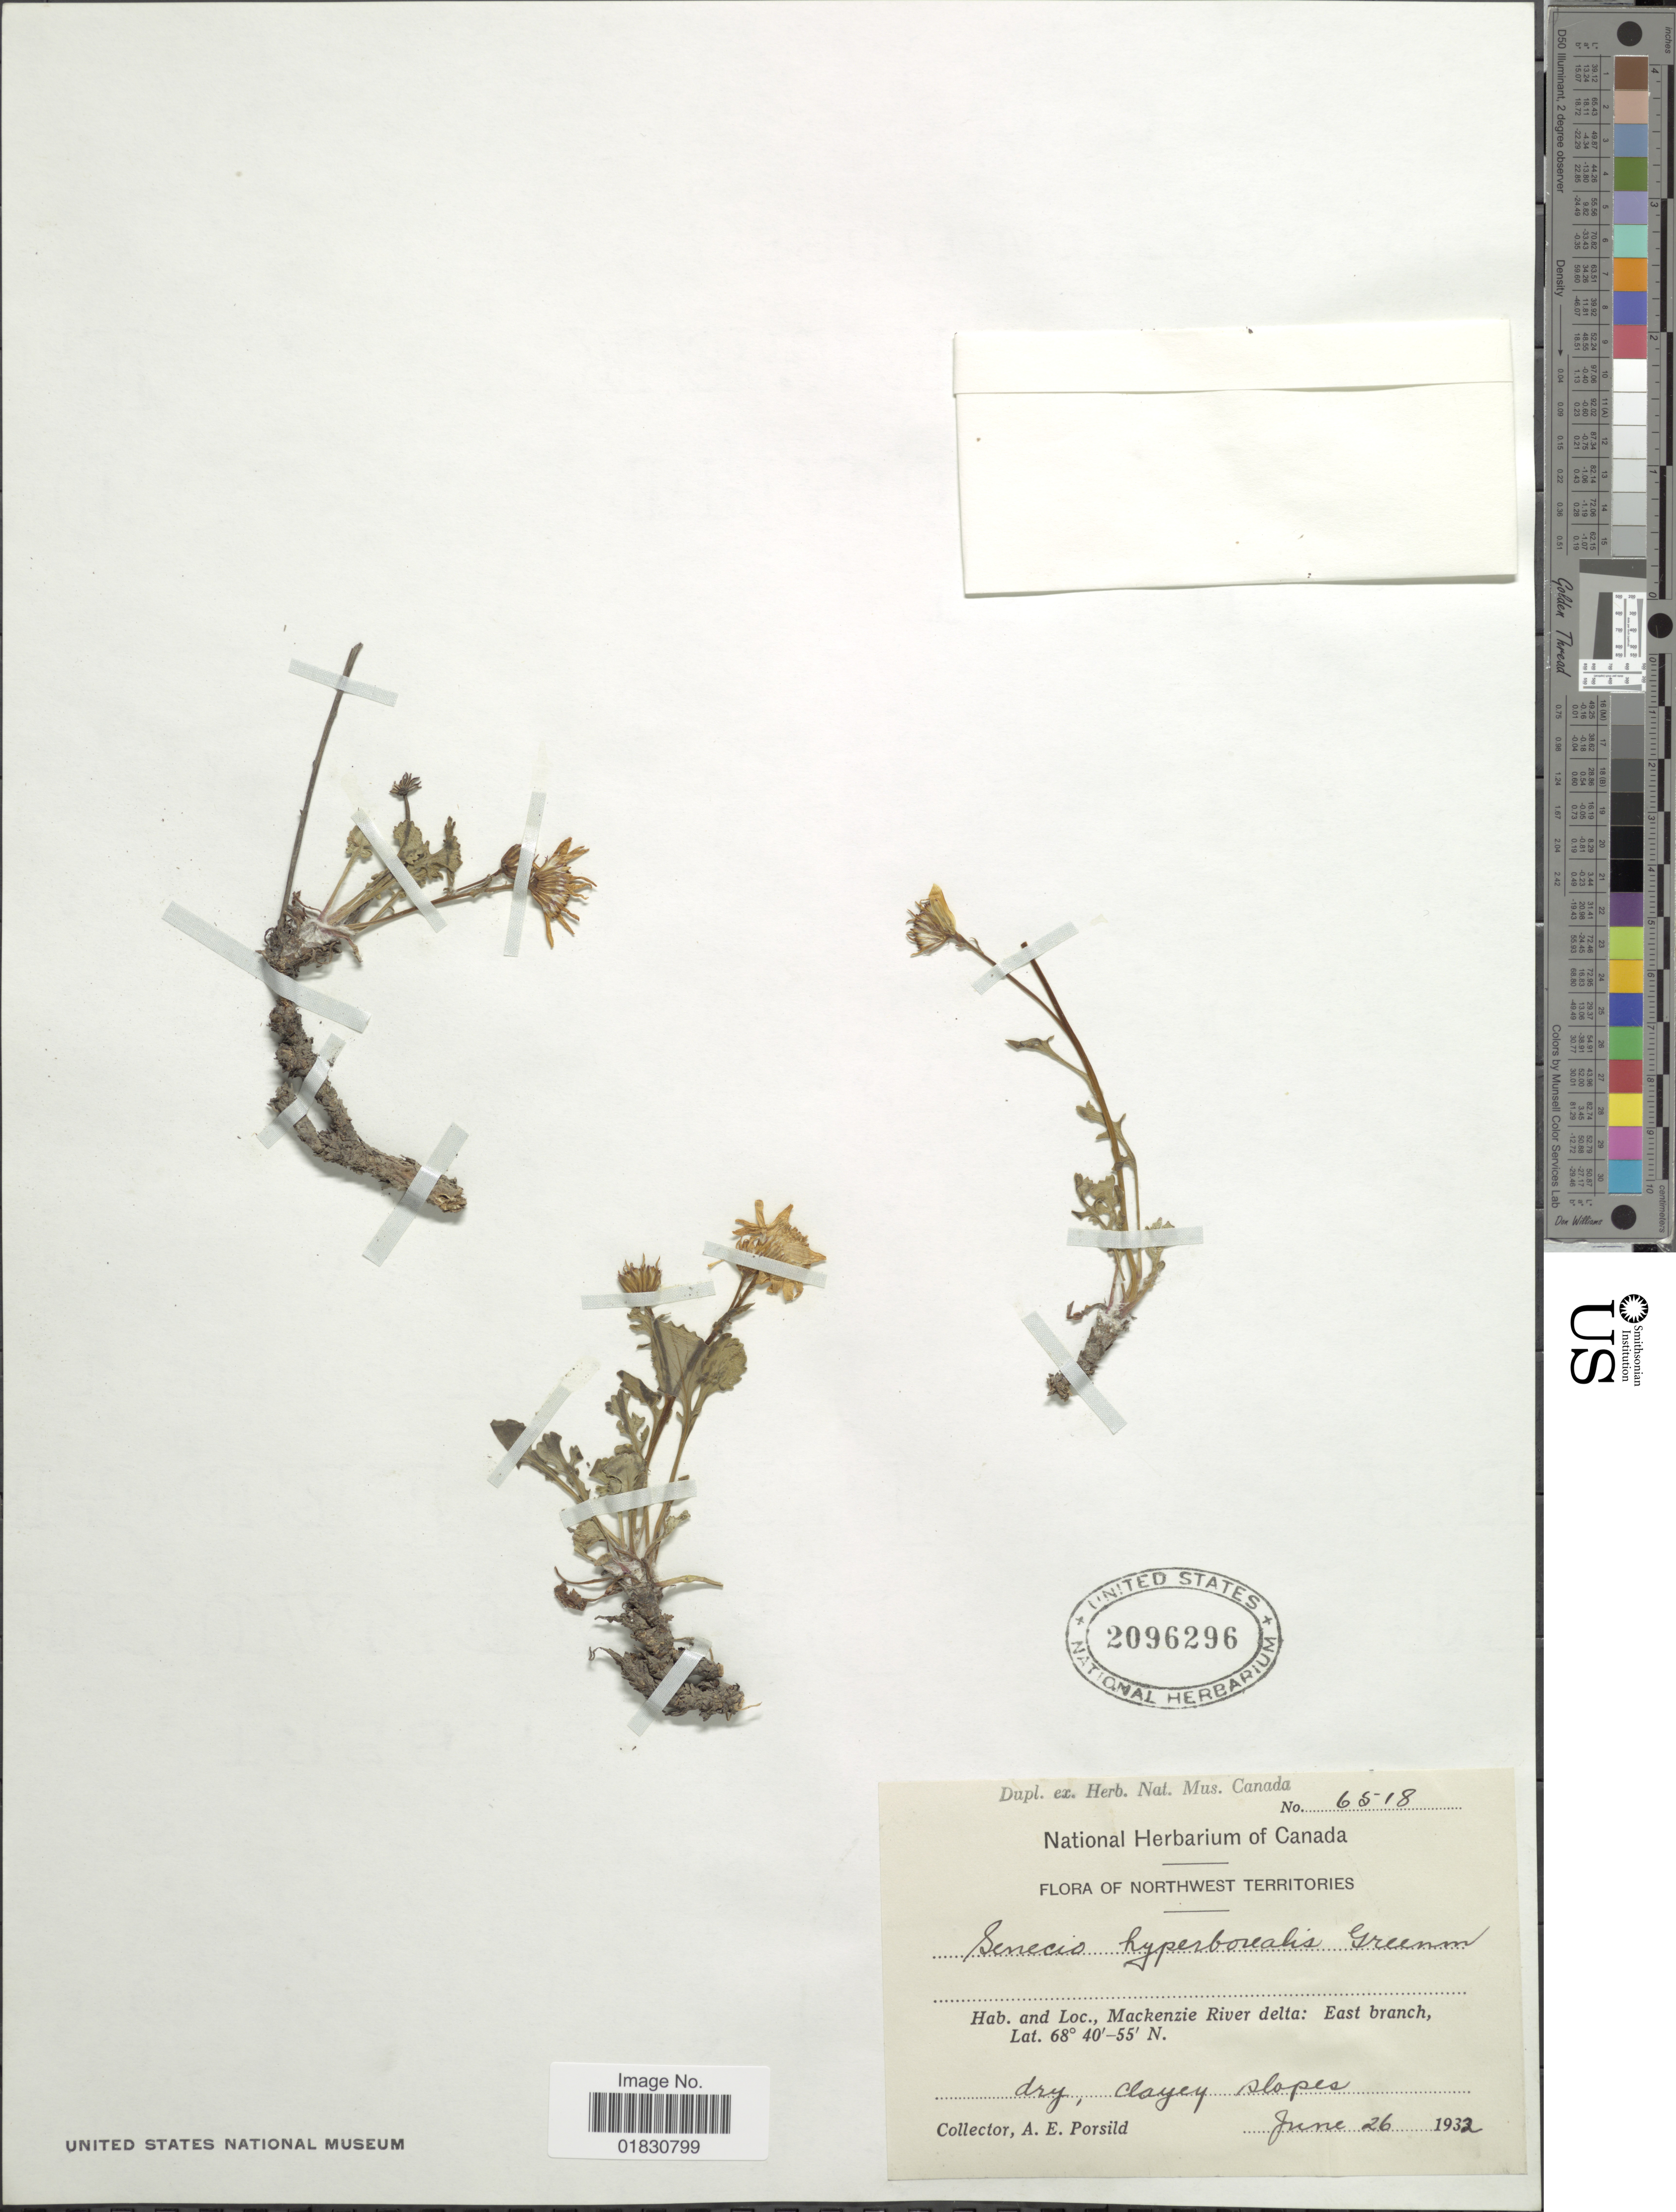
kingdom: Plantae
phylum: Tracheophyta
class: Magnoliopsida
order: Asterales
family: Asteraceae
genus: Packera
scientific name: Packera hyperborealis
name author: (Greene) Á. Löve & D. Löve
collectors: A. E. Porsild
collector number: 6518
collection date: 1932-06-26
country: Canada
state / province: Northwest Territories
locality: Northwest Territories, Mackenzie River delta: East branch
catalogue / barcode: US 2096296